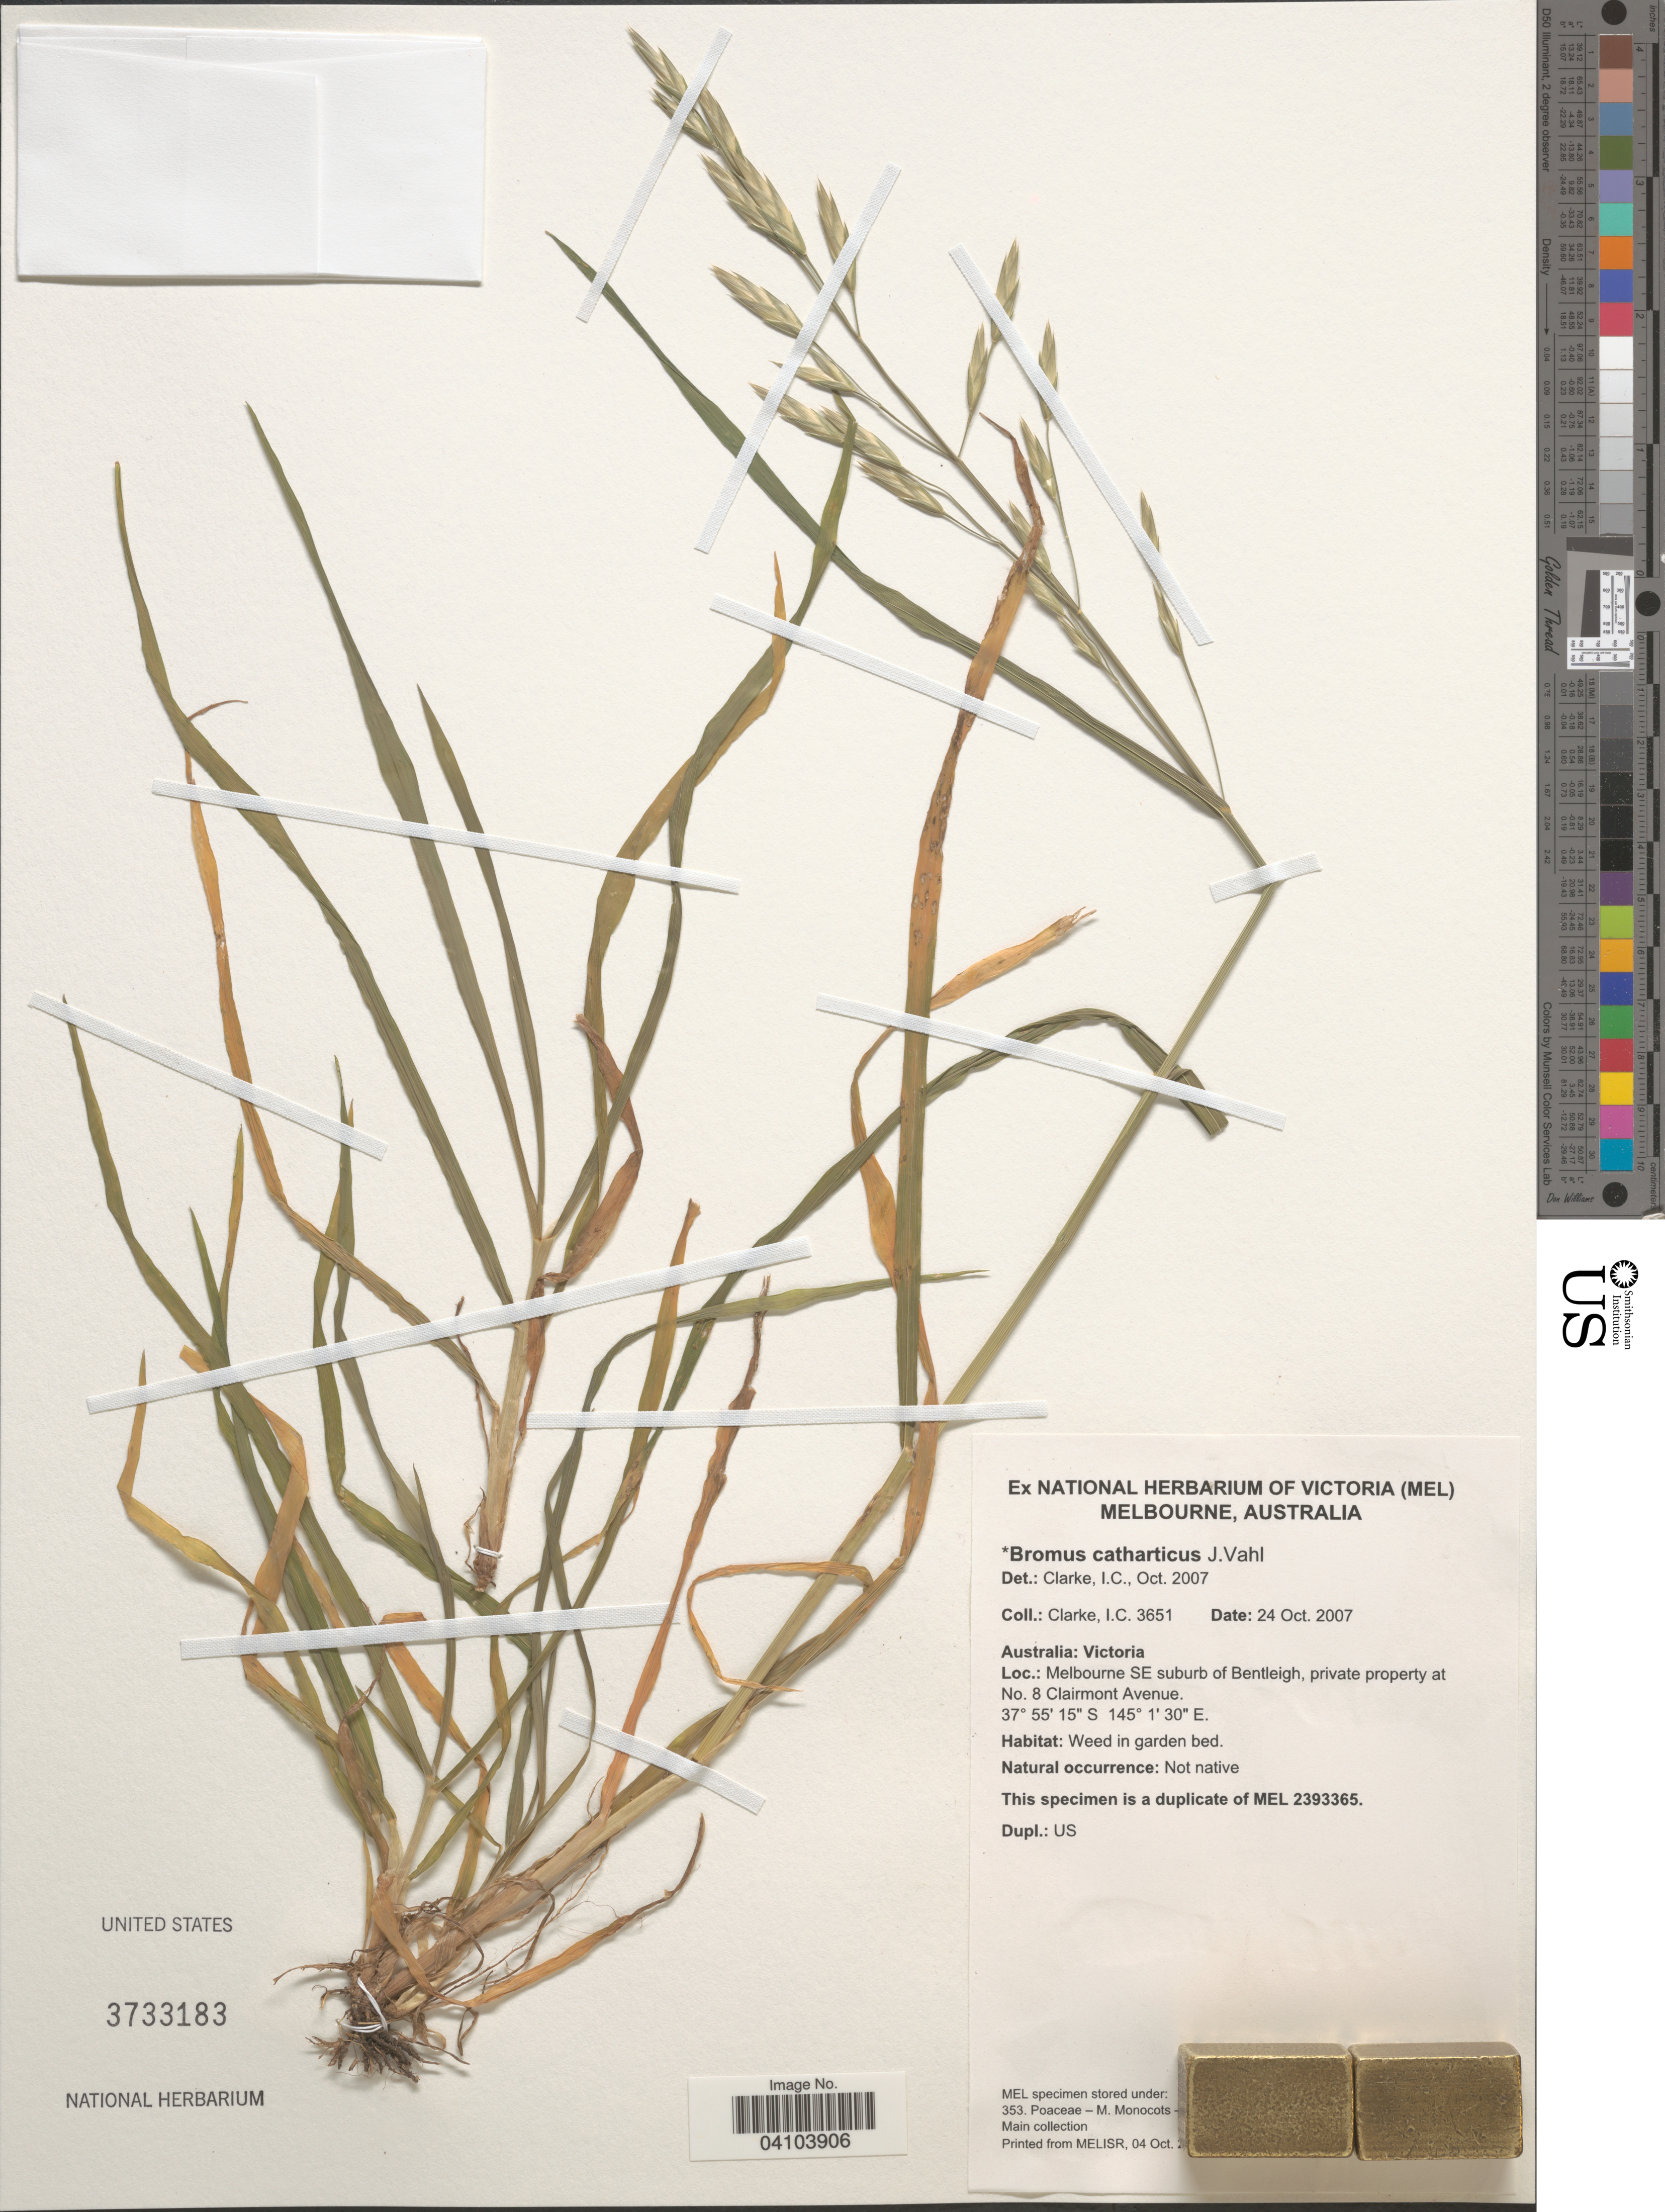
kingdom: Plantae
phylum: Tracheophyta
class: Liliopsida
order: Poales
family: Poaceae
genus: Bromus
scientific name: Bromus catharticus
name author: Vahl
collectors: I. Clarke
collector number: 3651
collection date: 2007-10-24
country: Australia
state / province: Victoria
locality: Victoria. Melbourne SE suburb of Bentleigh, private property at No. 8 Clairmont Avenue.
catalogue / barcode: US 3733183